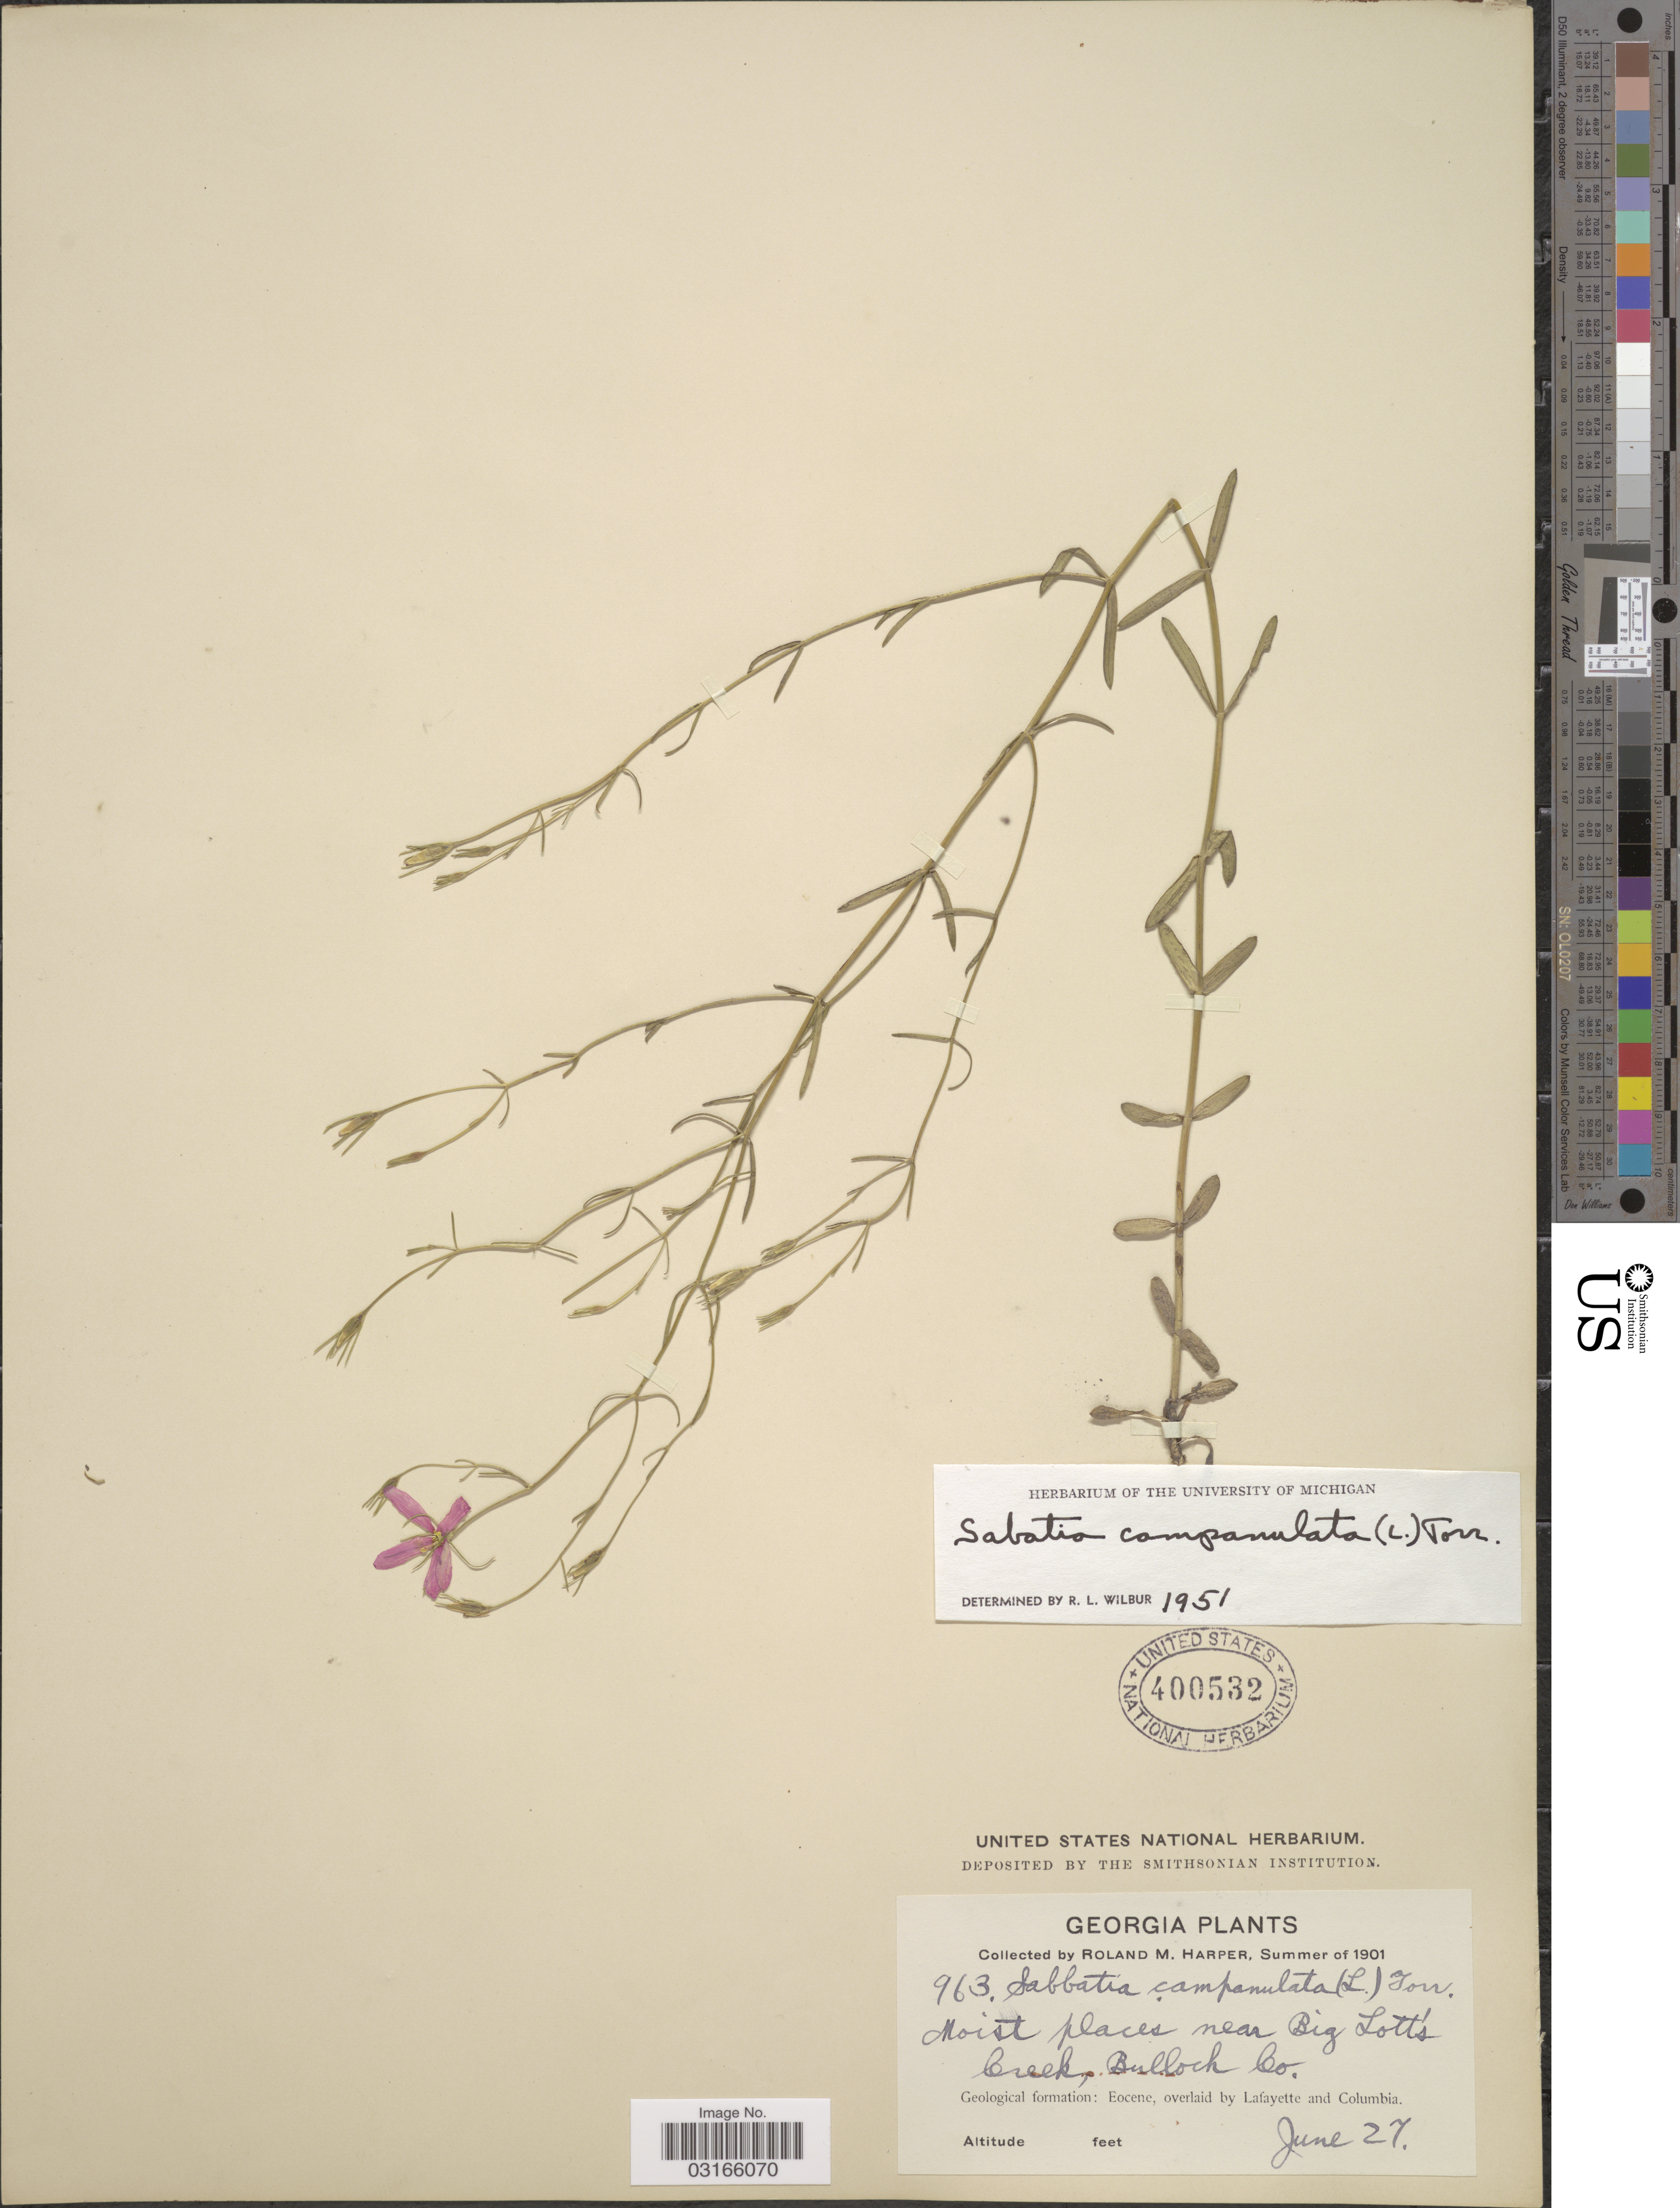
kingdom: Plantae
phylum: Tracheophyta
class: Magnoliopsida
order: Gentianales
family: Gentianaceae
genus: Sabatia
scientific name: Sabatia campanulata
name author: (L.) Torr.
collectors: R. M. Harper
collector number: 963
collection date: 1901-06-27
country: United States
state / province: Georgia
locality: Moist places near Big Lott's Creek, Bullock Co.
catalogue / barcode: US 400532